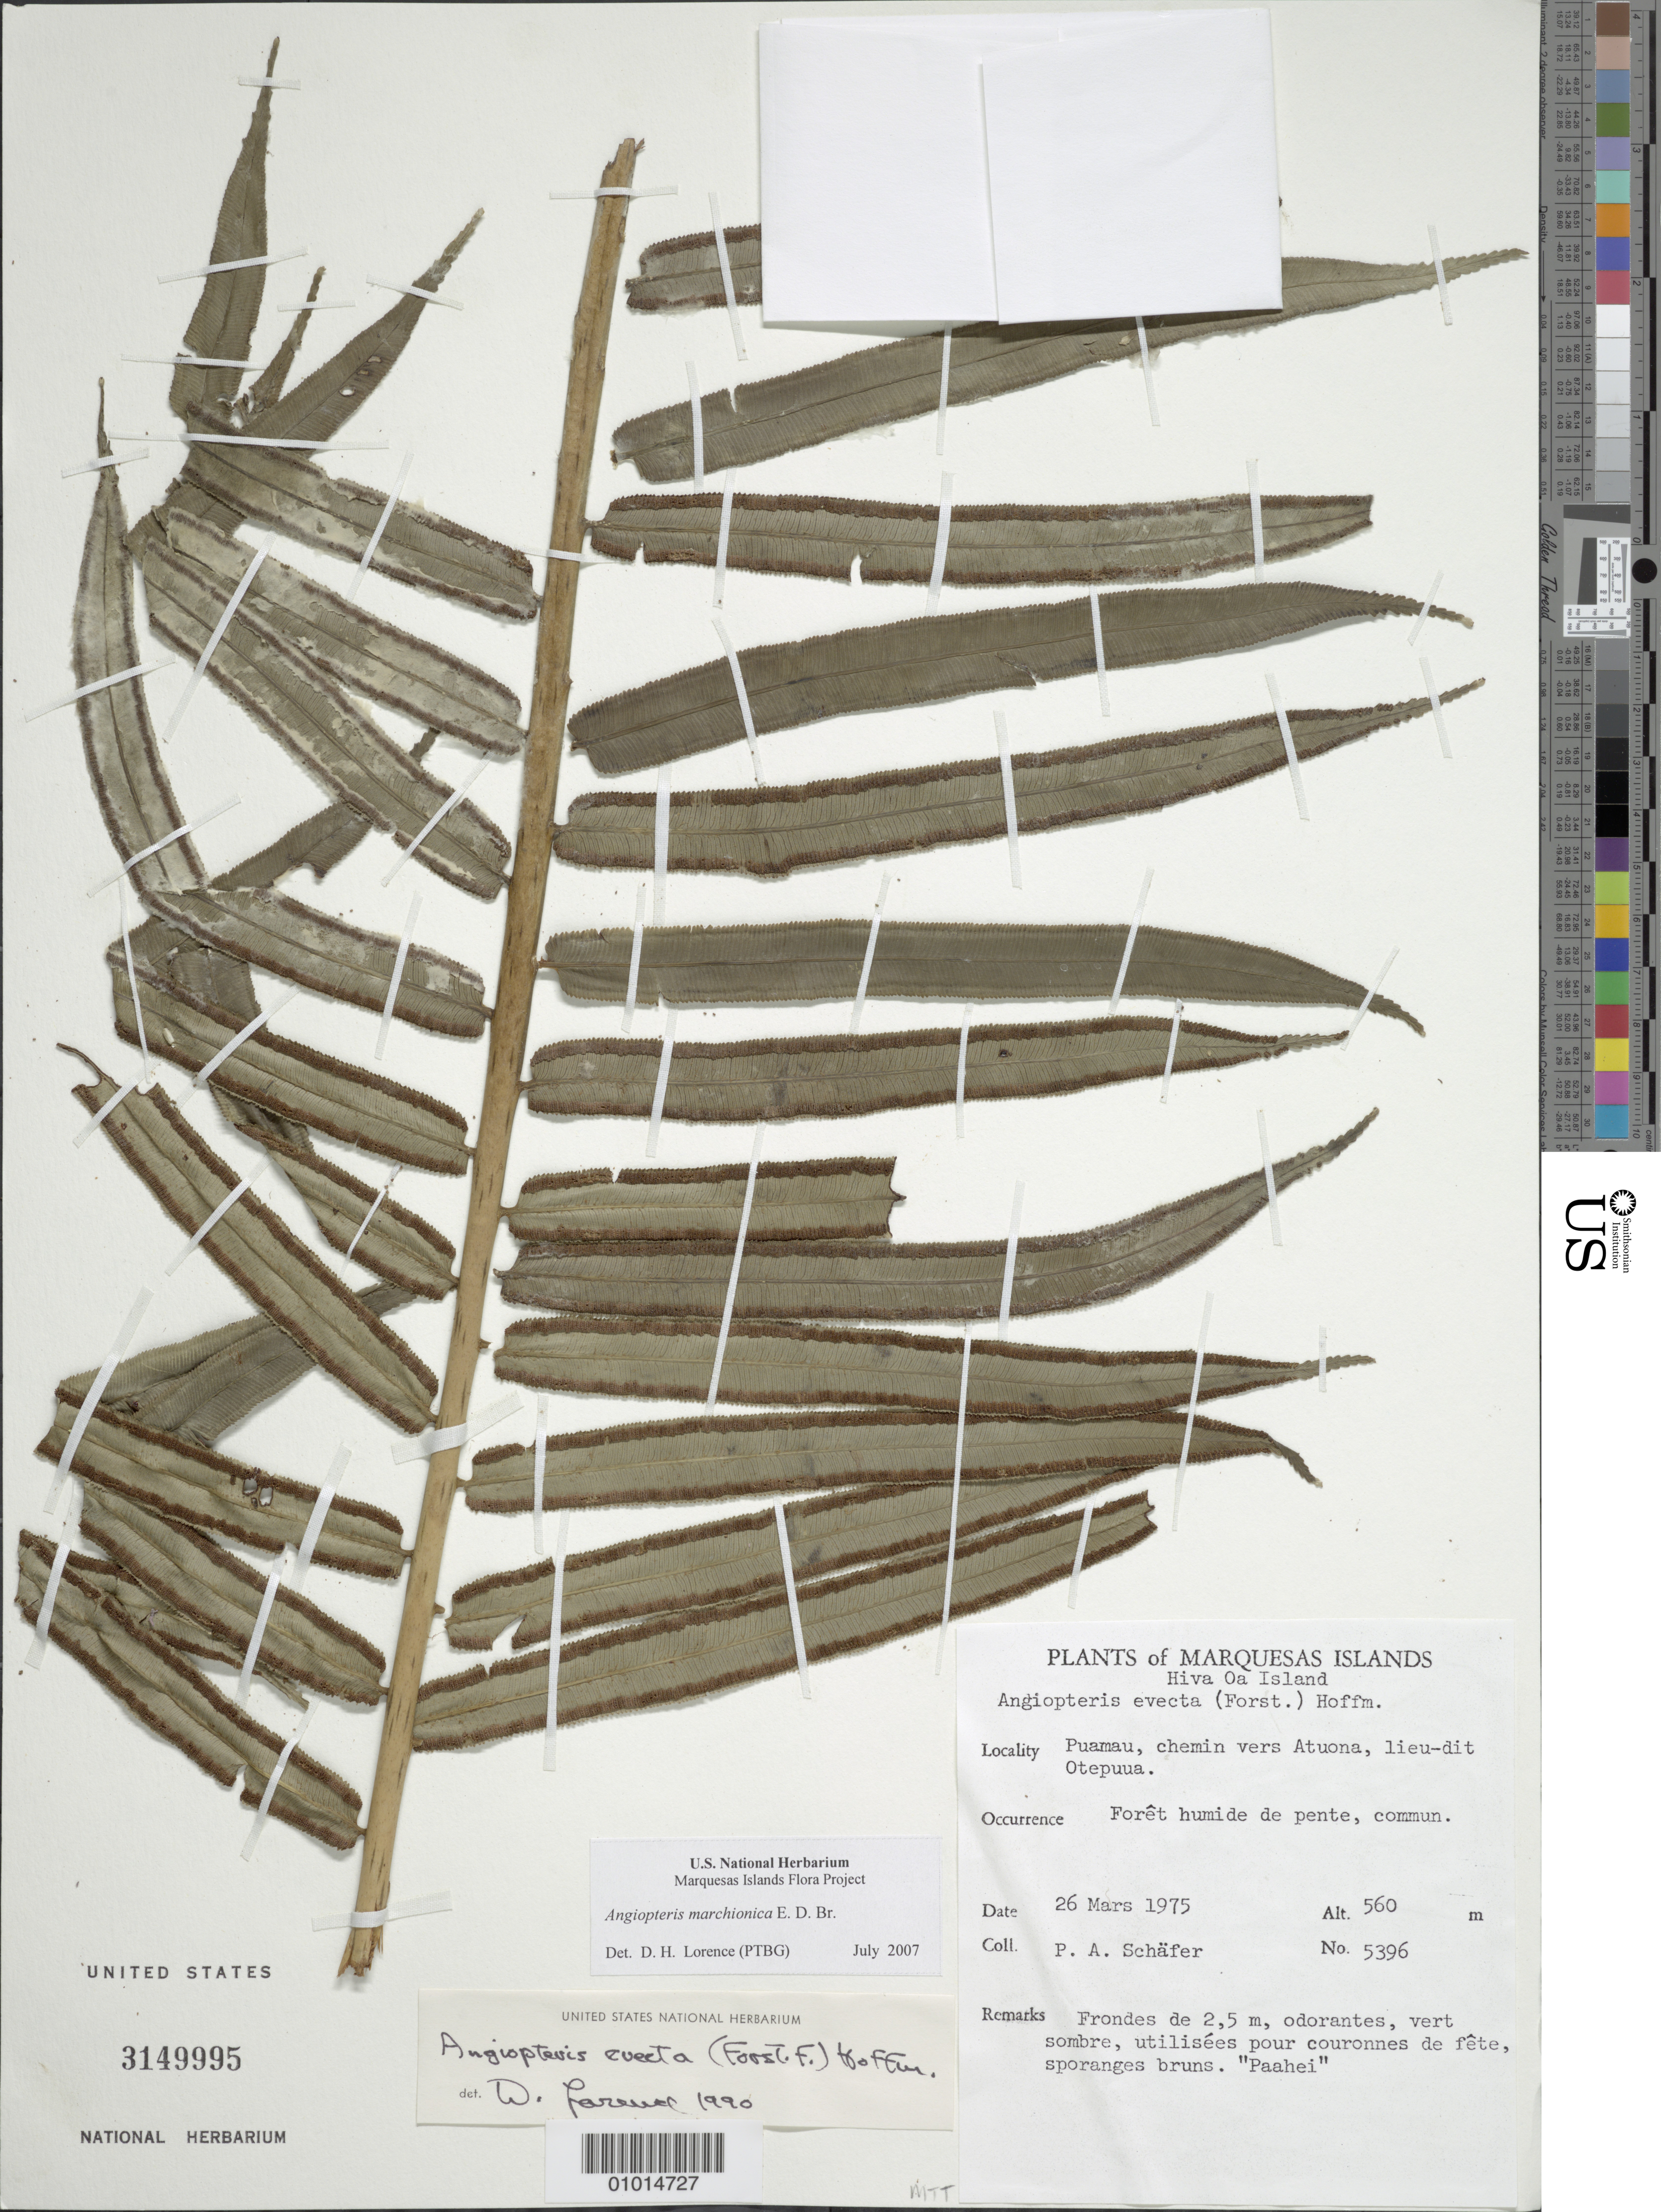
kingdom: Plantae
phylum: Tracheophyta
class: Polypodiopsida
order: Marattiales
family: Marattiaceae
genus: Angiopteris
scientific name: Angiopteris marchionica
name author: E.D. Br.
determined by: Lorence, David H., (PTBG), National Tropical Botanical Garden (UNITED STATES)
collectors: P. A. Schäfer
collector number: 5396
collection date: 1975-03-26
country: French Polynesia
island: Hiva Oa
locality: Puamau, chemin vers Atuona, lieu-dit Otepuua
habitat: Forêt humide de pente; commun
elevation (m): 560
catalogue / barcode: US 3149995